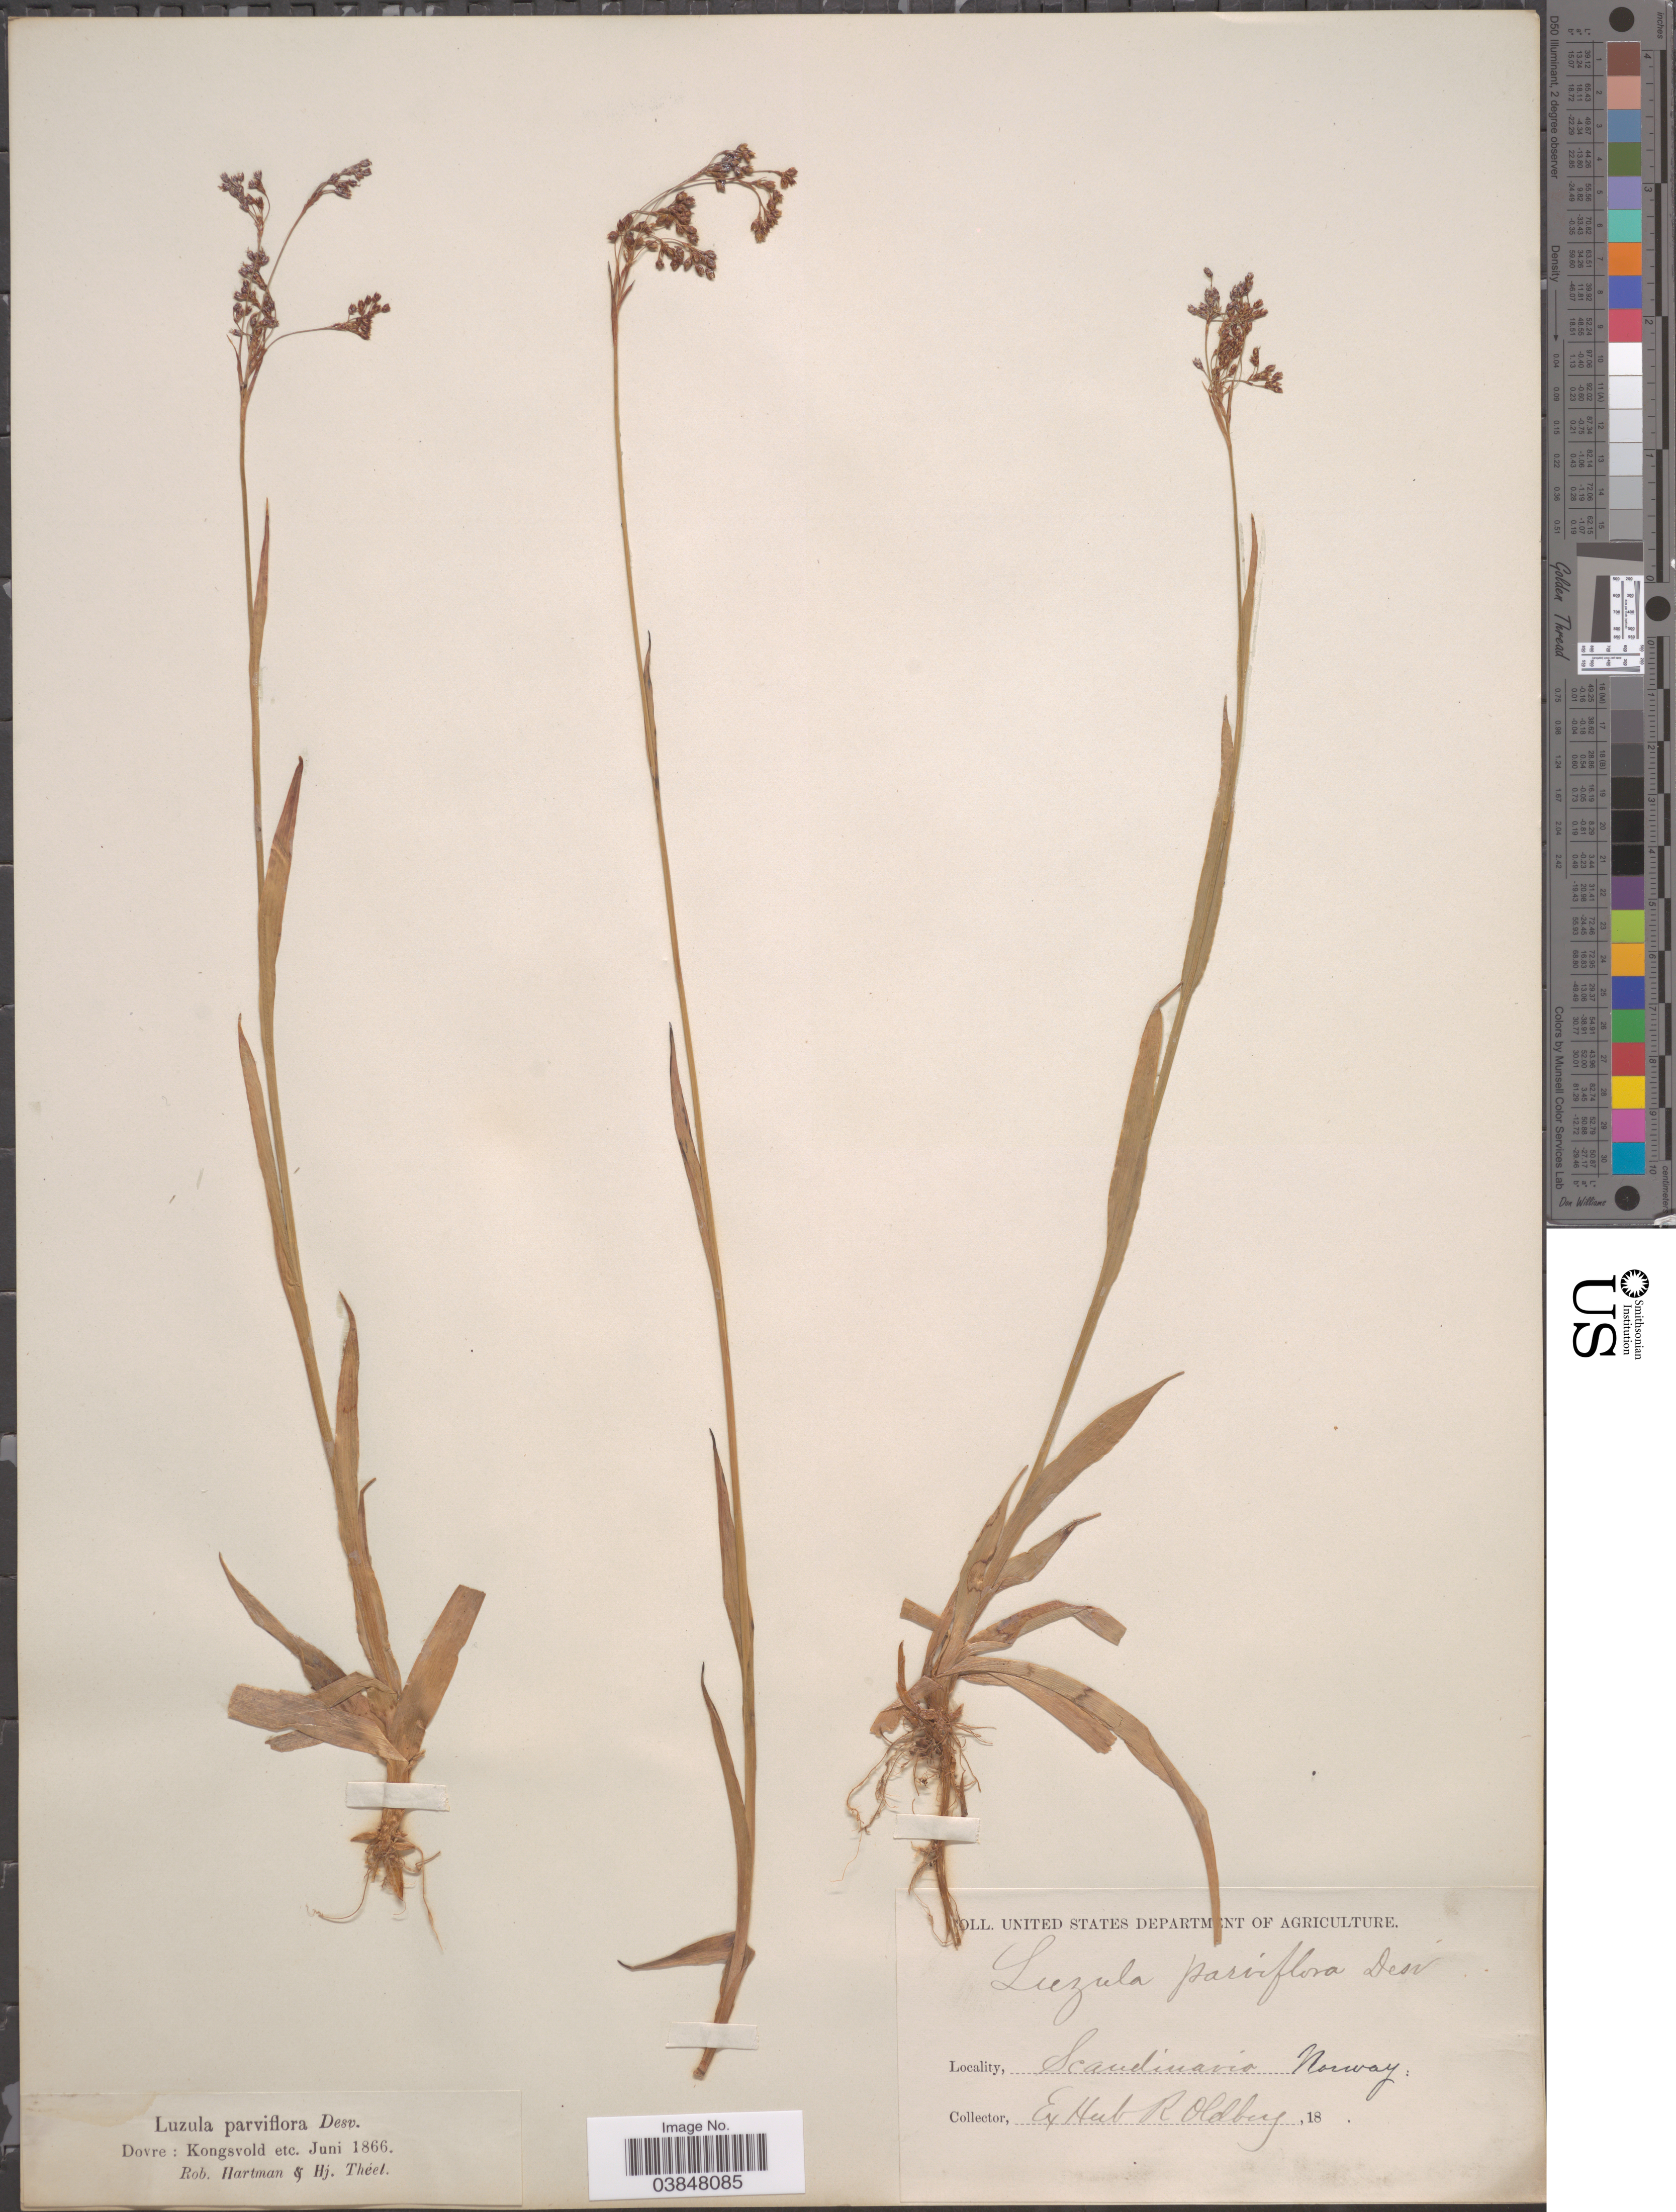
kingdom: Plantae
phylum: Tracheophyta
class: Liliopsida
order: Poales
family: Juncaceae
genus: Luzula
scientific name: Luzula parviflora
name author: (Ehrh.) Desv.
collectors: ex herb. R. Oldberg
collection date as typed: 18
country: Norway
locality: Scandinavia.